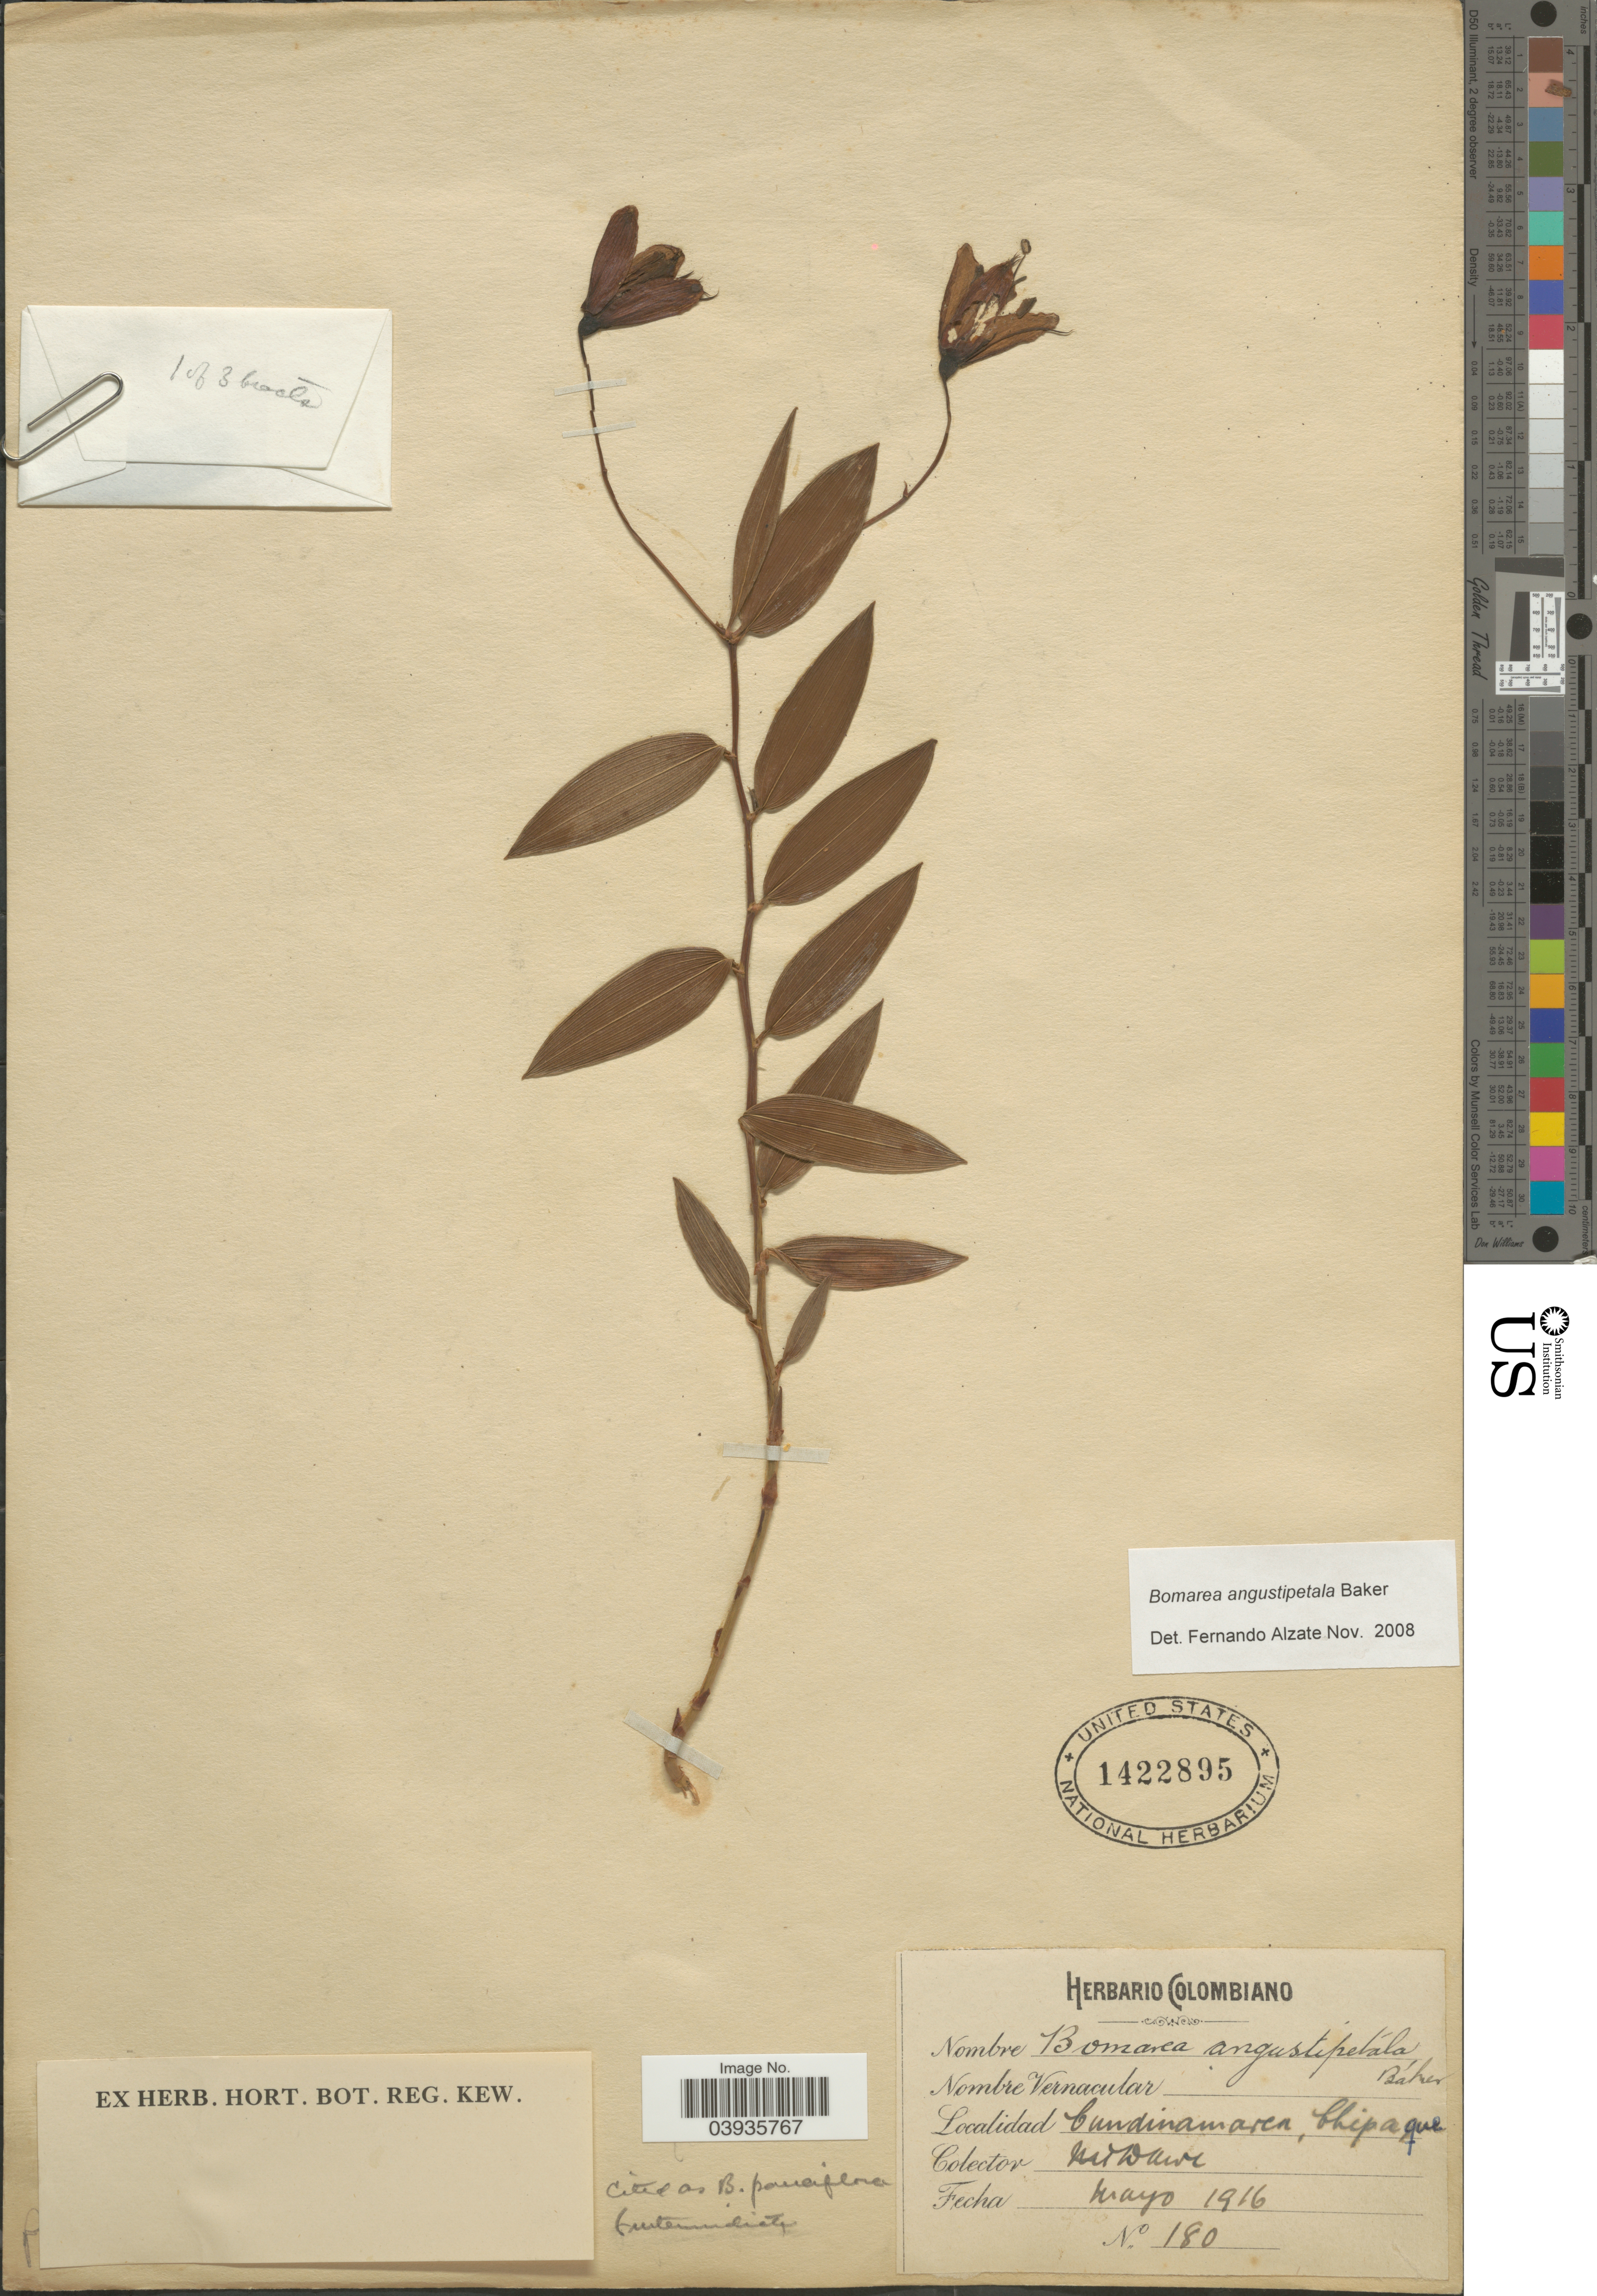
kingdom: Plantae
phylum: Tracheophyta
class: Liliopsida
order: Liliales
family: Alstroemeriaceae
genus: Bomarea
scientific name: Bomarea angustipetala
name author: Baker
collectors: M. T. Dawe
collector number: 180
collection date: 1916-05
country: Colombia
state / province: Cundinamarca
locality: Chipaque.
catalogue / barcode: US 1422895